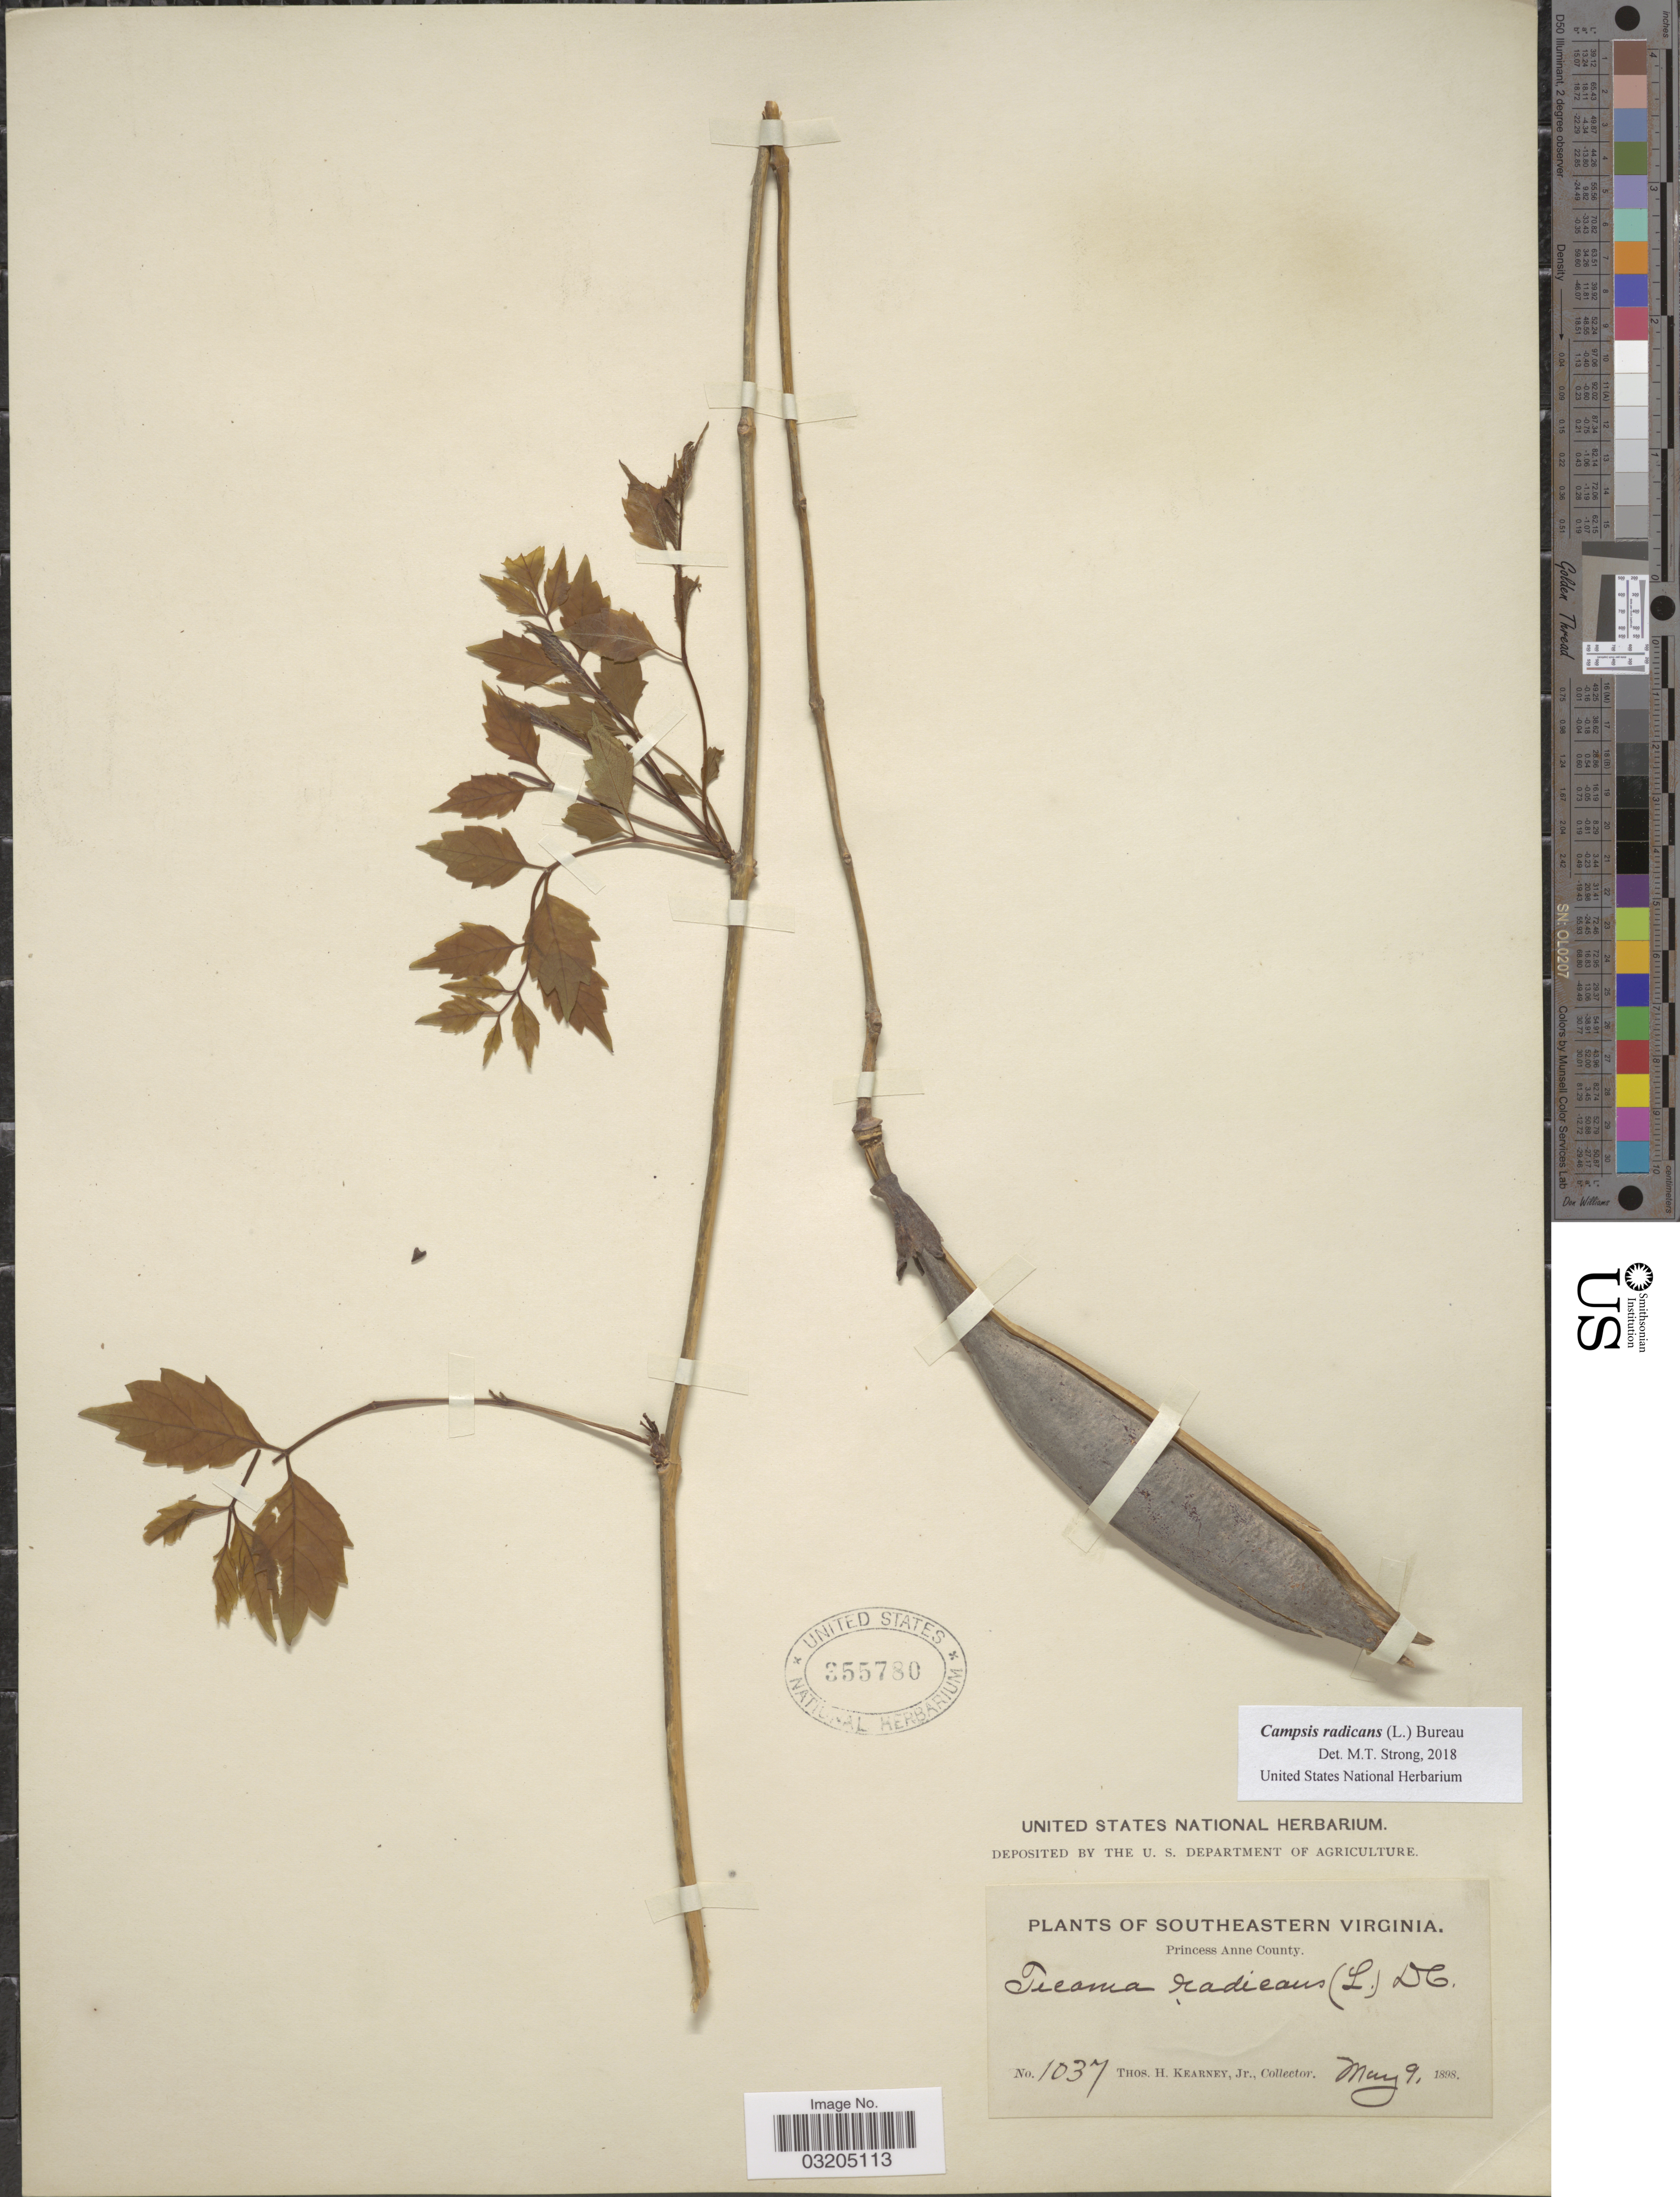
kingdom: Plantae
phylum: Tracheophyta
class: Magnoliopsida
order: Lamiales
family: Bignoniaceae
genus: Campsis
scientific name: Campsis radicans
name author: (L.) Seem.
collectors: T. H. Kearney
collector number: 1037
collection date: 1898-05-09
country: United States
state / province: Virginia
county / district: City of Virginia Beach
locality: Southeastern Virginia. Princess Anne County.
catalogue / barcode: US 355780